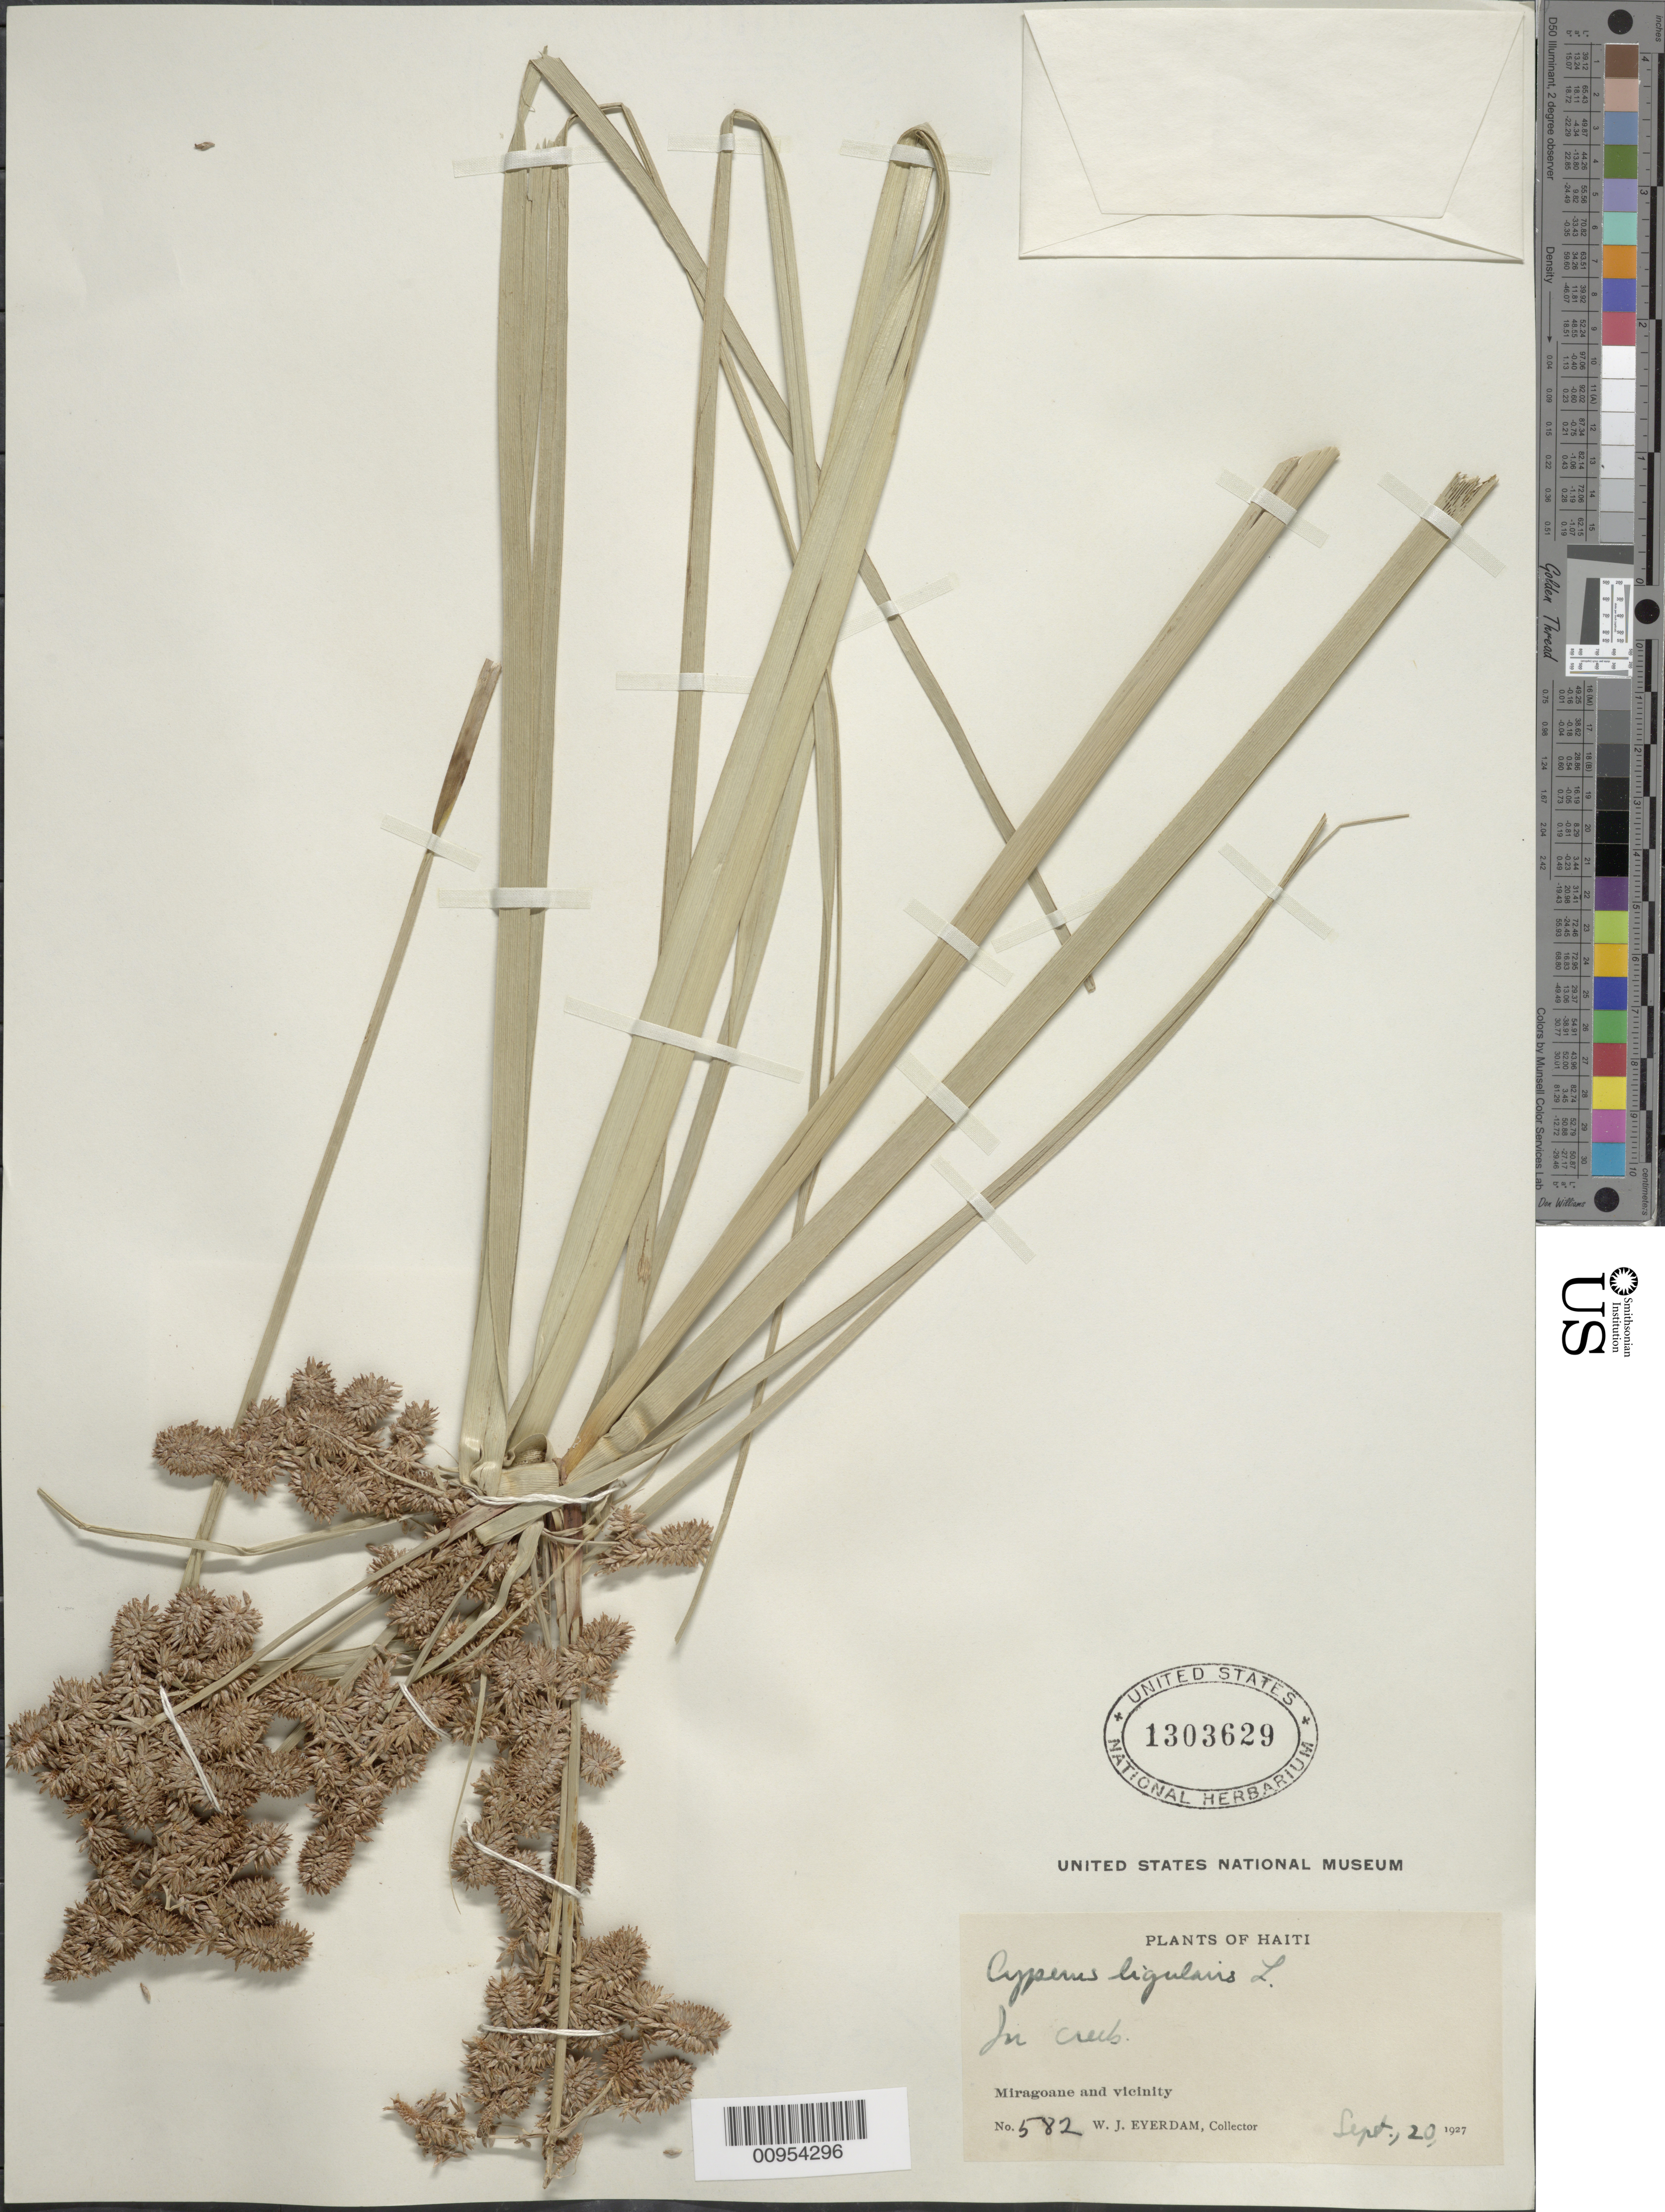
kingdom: Plantae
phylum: Tracheophyta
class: Liliopsida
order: Poales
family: Cyperaceae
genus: Cyperus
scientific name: Cyperus ligularis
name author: L.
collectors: W. Everdam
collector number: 582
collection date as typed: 20 Sep 1927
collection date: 1927-09-20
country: Haiti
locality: Miragoane and vicinity, creek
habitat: In creek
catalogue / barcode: US 1303629